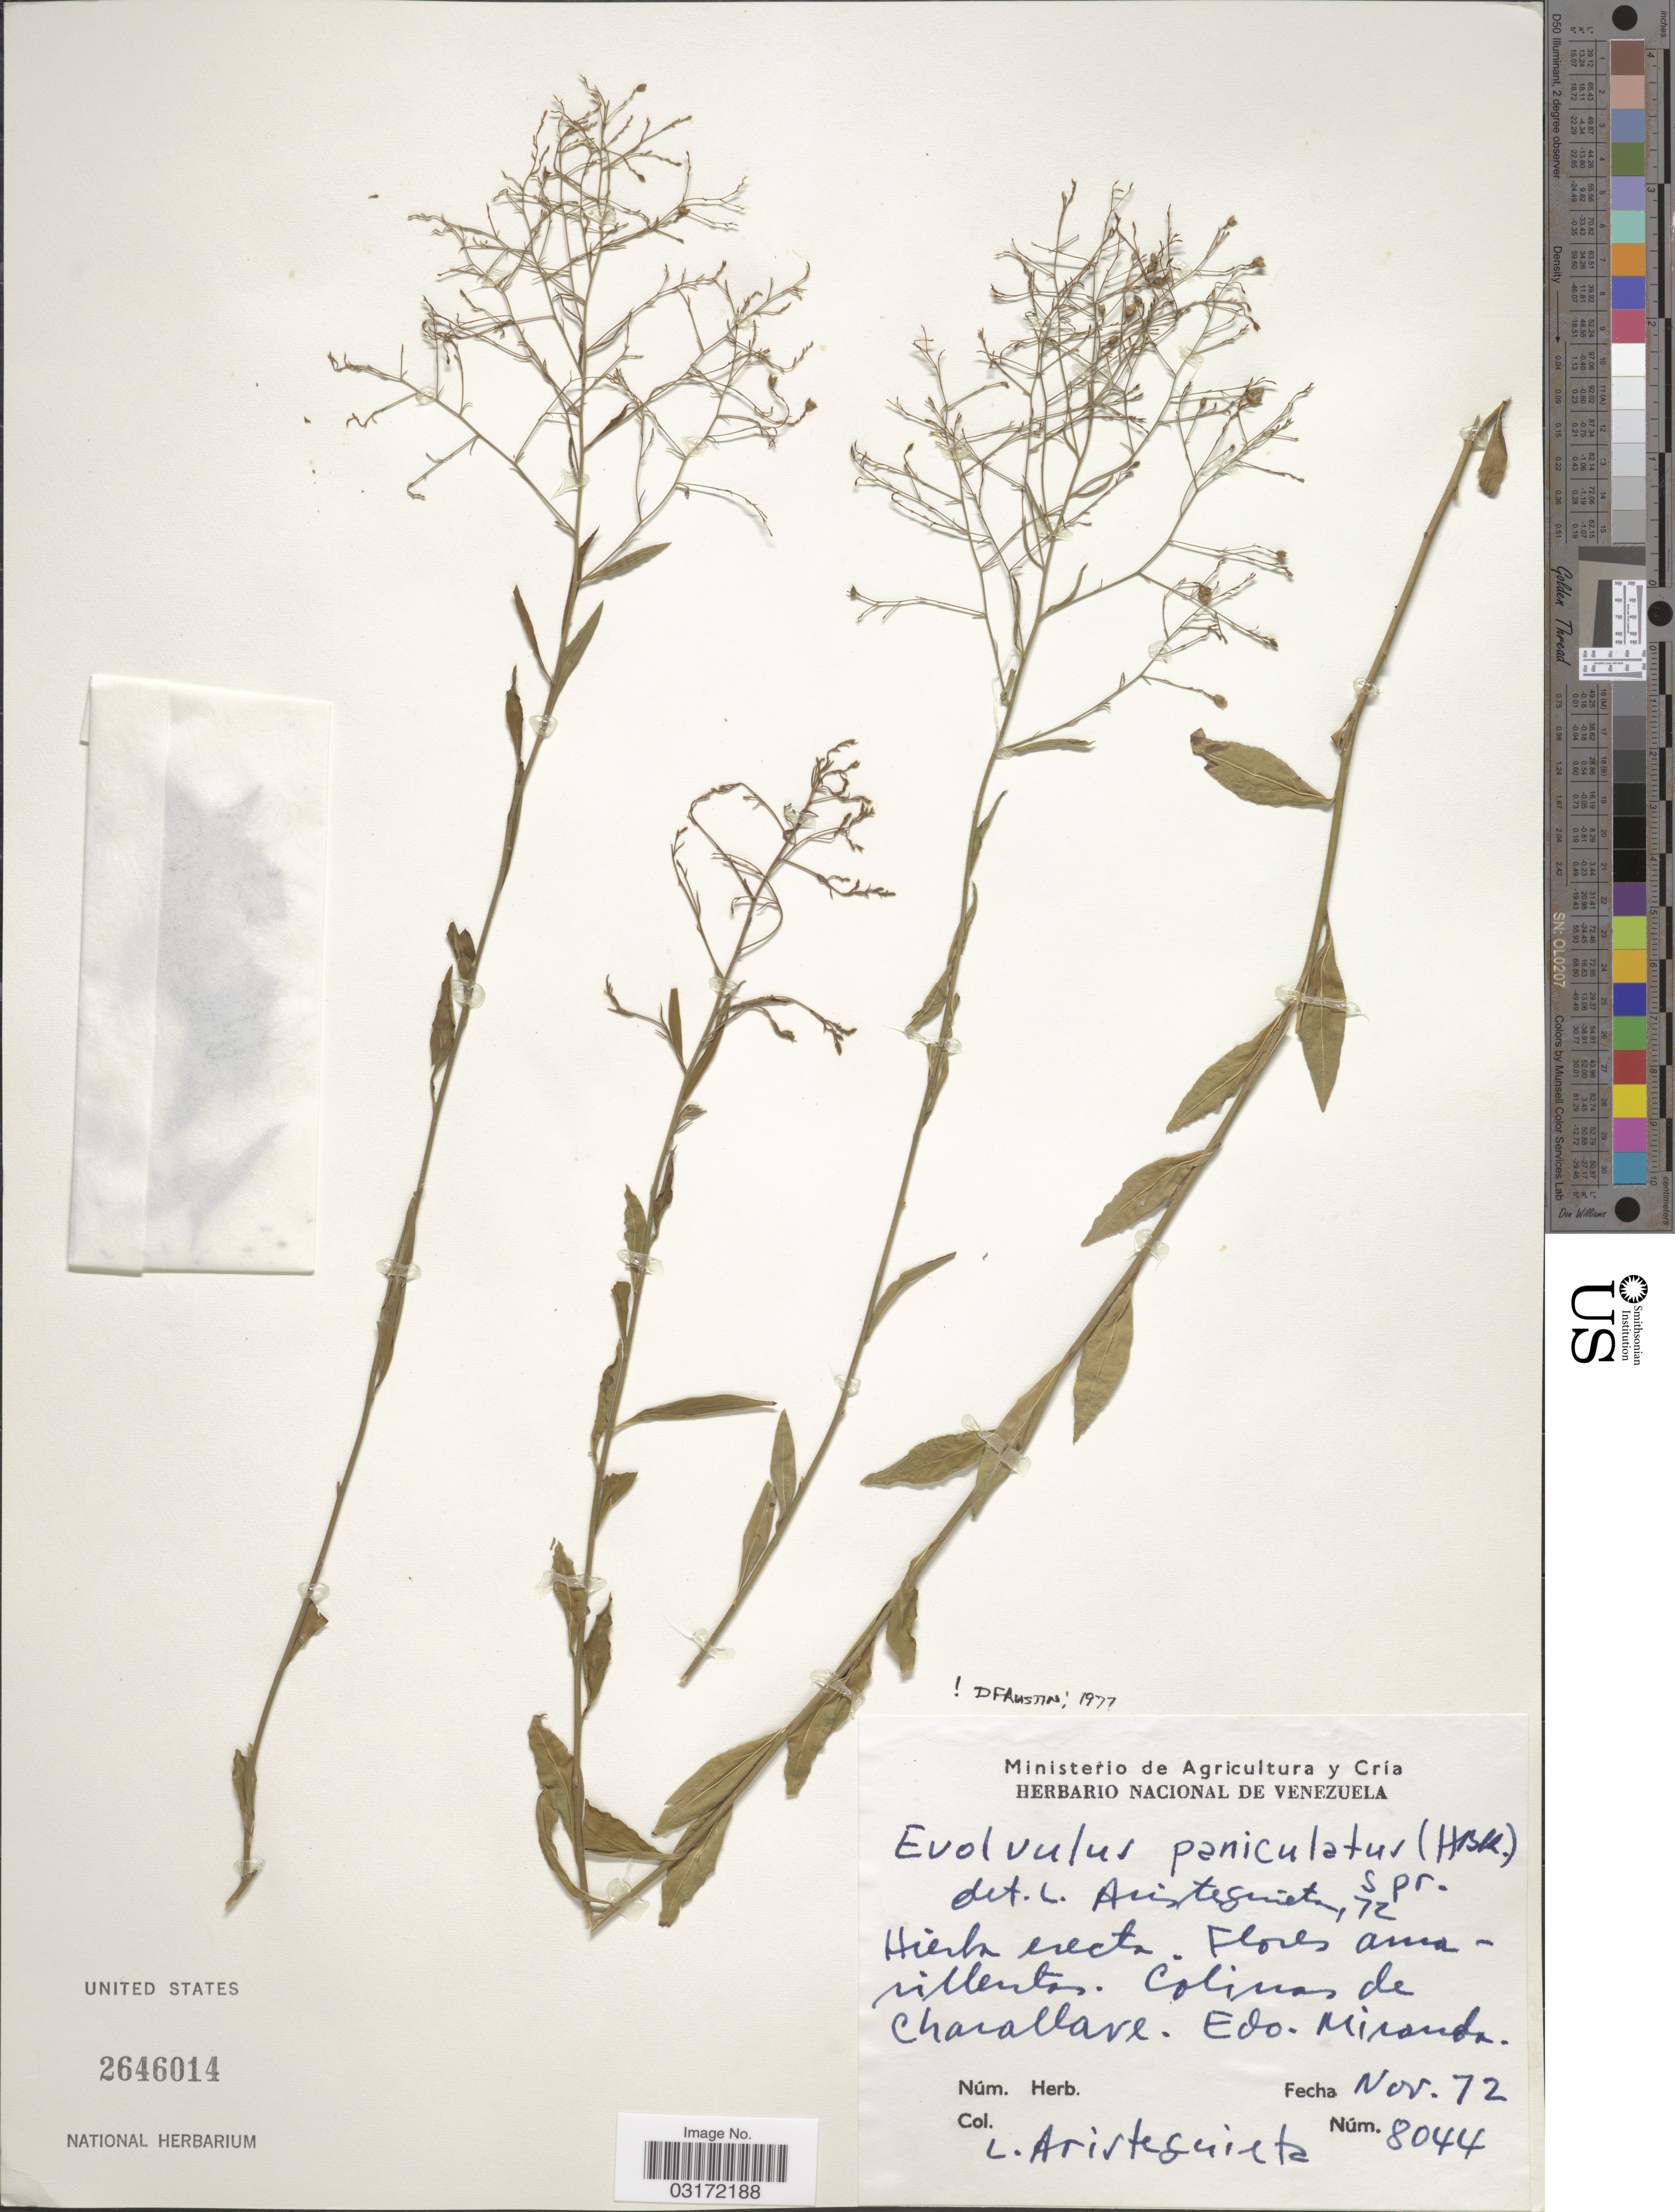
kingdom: Plantae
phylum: Tracheophyta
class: Magnoliopsida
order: Solanales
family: Convolvulaceae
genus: Evolvulus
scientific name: Evolvulus paniculatus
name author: (Bonpl.) Spreng.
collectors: L. Aristeguieta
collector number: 8044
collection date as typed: Transcribed d/m/y: /11/72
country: Venezuela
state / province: Miranda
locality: Colinas de Charallave.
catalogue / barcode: US 2646014